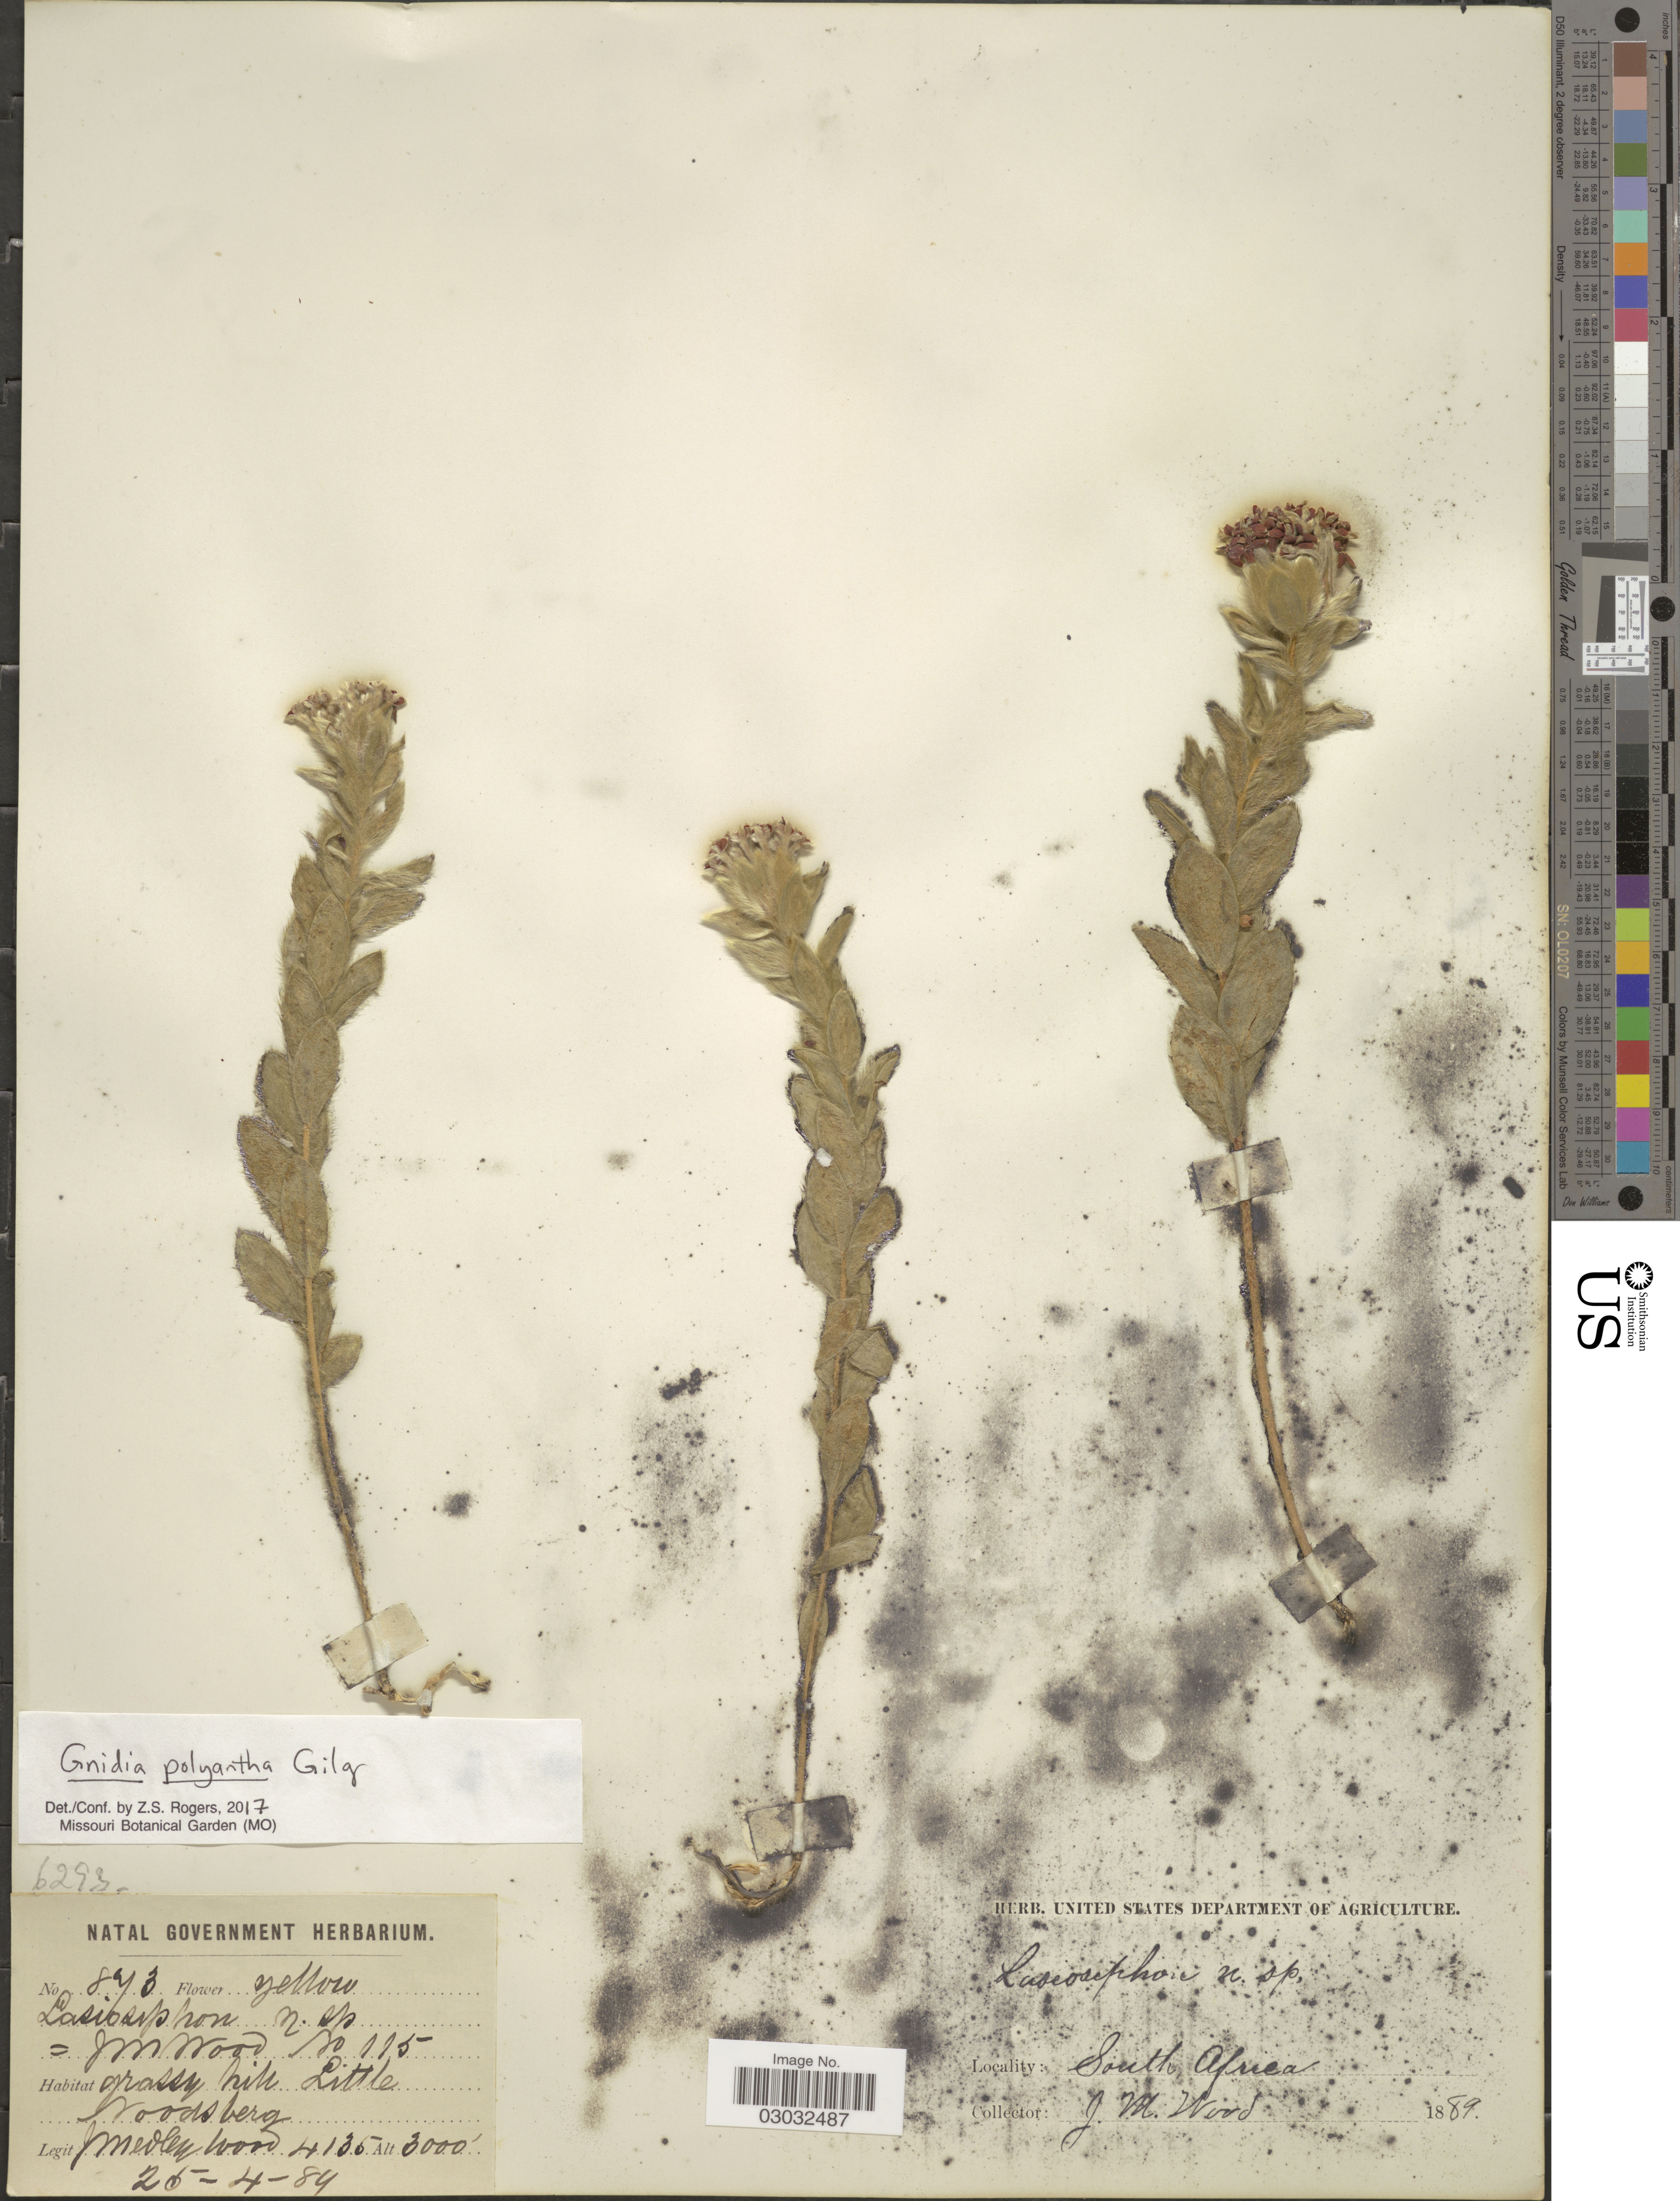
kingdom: Plantae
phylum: Tracheophyta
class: Magnoliopsida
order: Malvales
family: Thymelaeaceae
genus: Lasiosiphon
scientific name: Lasiosiphon polyanthus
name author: (Gilg) C.H. Wright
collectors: J. M. Wood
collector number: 115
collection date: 1889-04-25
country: South Africa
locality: Little Woodsberg.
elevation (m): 914